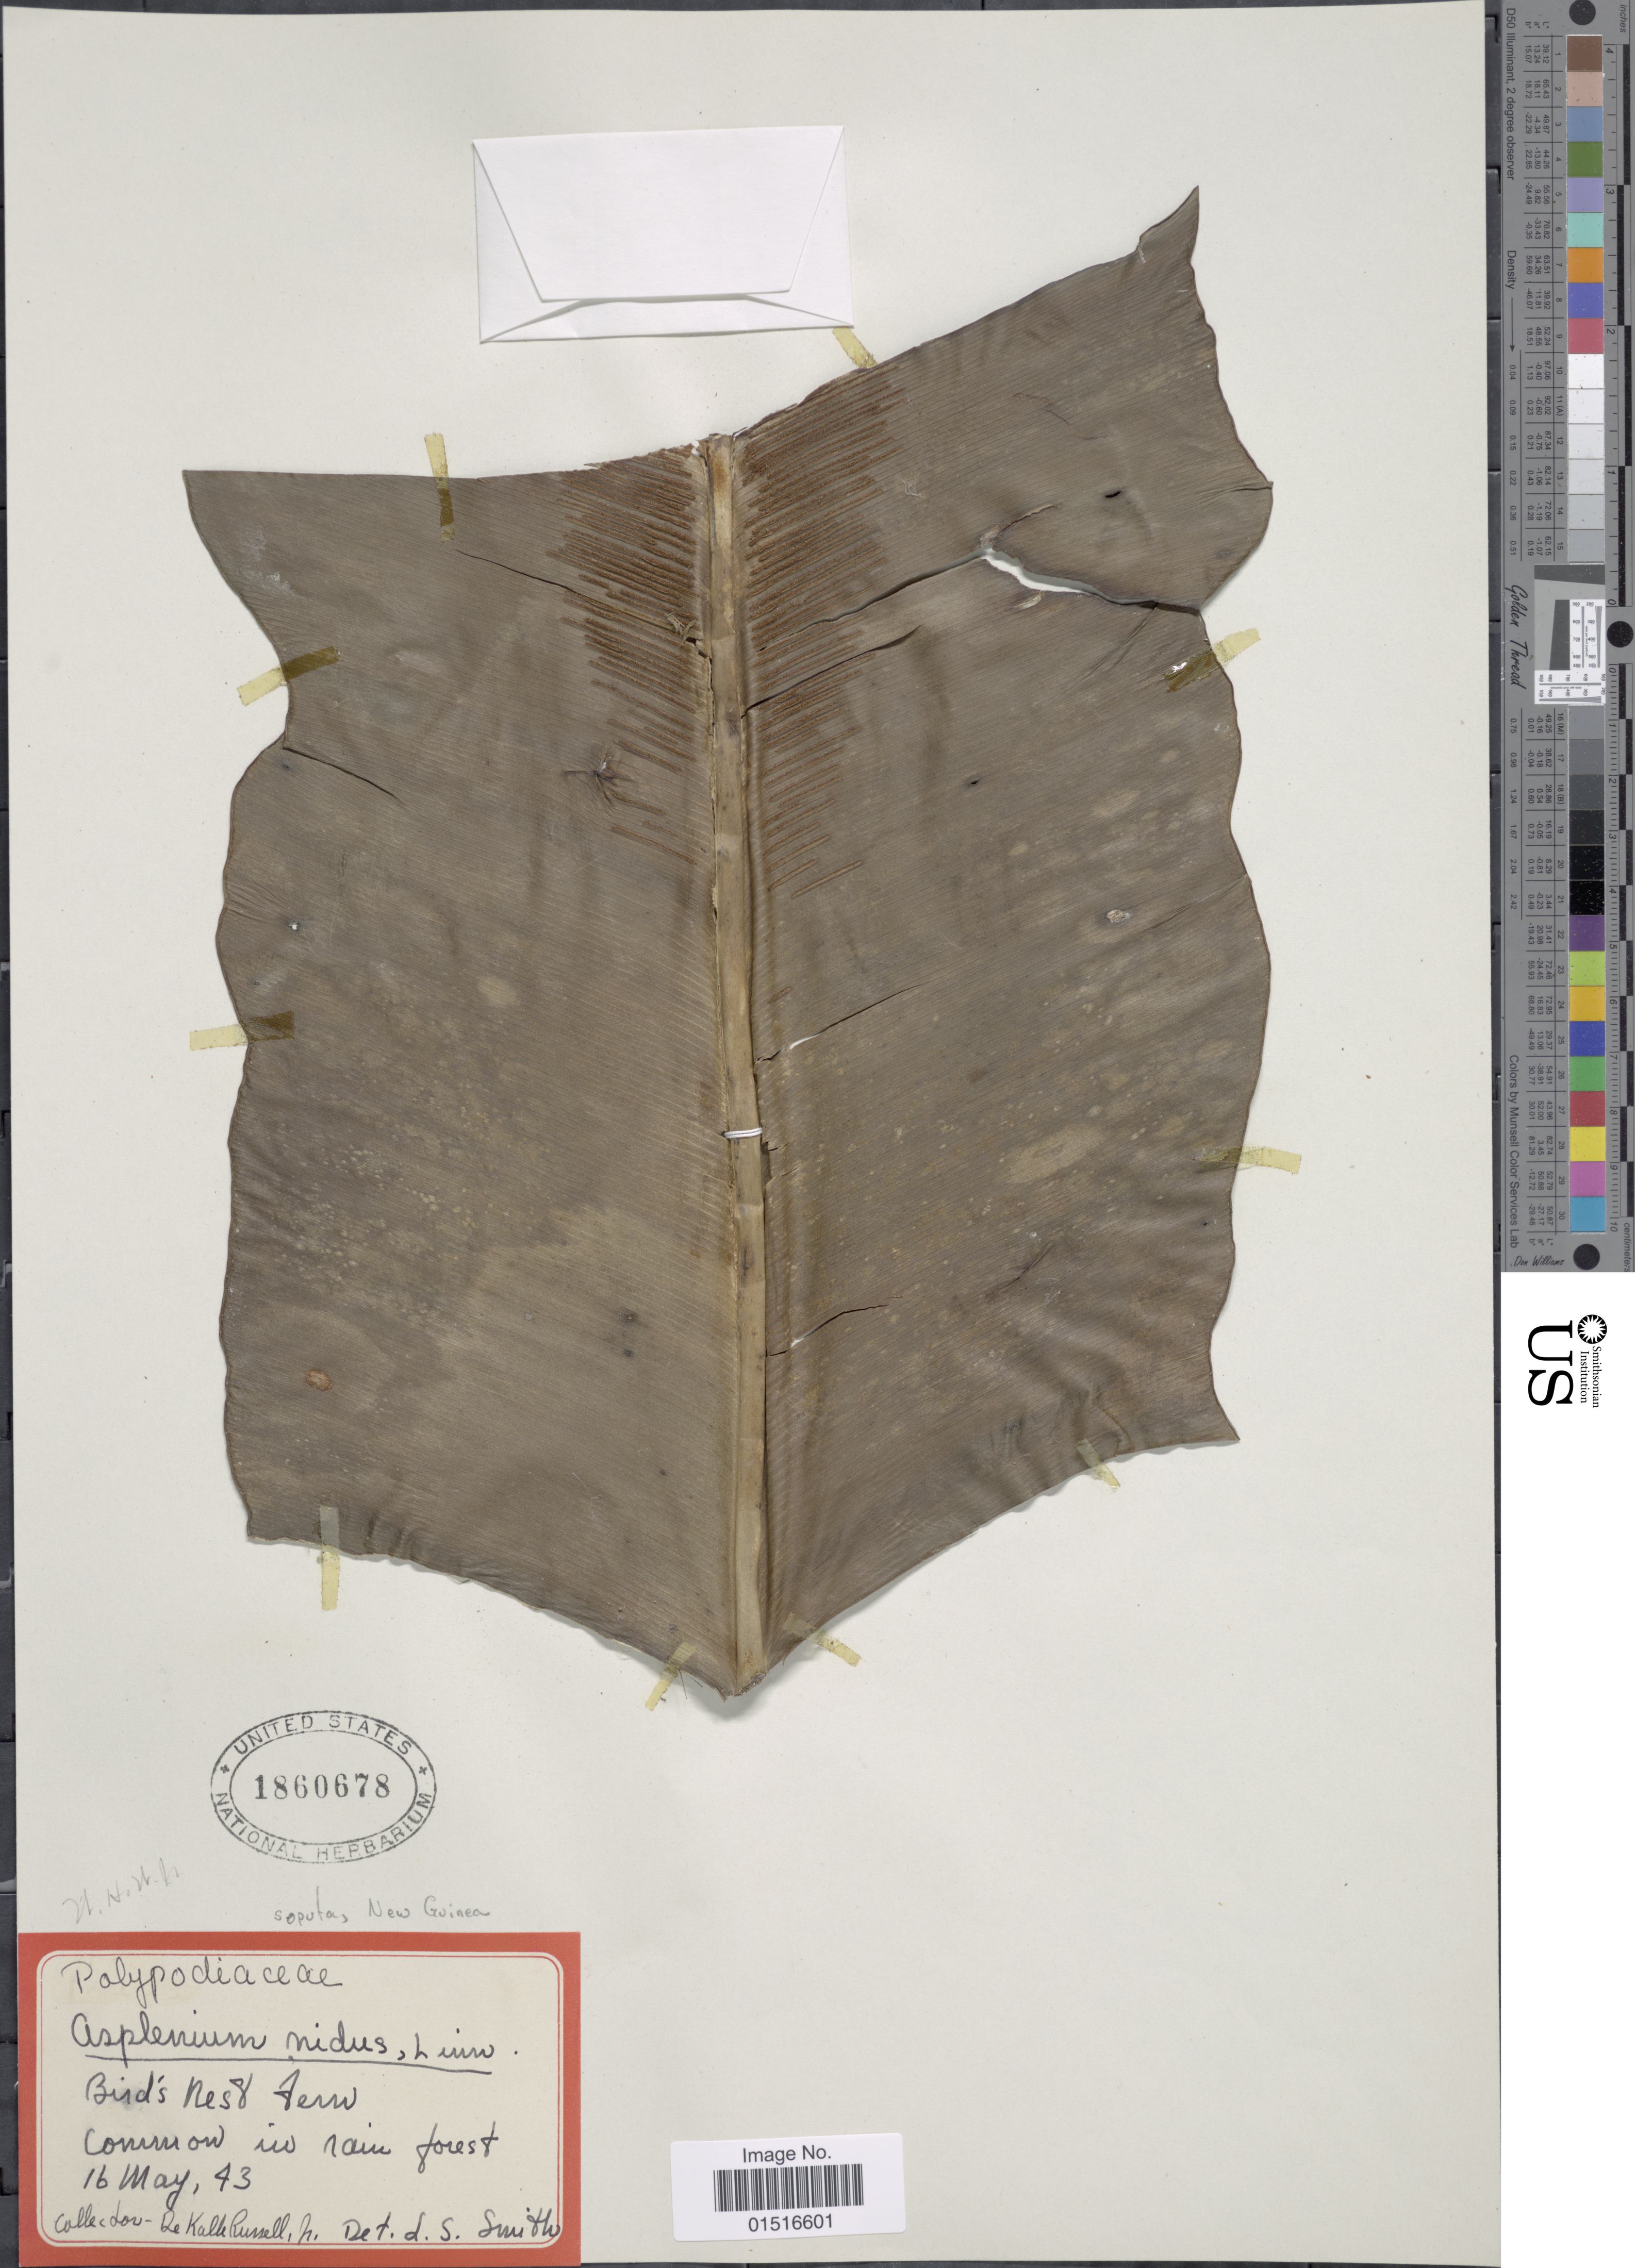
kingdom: Plantae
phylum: Tracheophyta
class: Polypodiopsida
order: Polypodiales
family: Aspleniaceae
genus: Asplenium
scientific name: Asplenium nidus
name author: L.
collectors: D. K. Russell Jr.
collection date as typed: Transcribed d/m/y: 16/5/43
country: Papua New Guinea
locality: Soputa, New Guinea, Birds Nest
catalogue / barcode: US 1860678